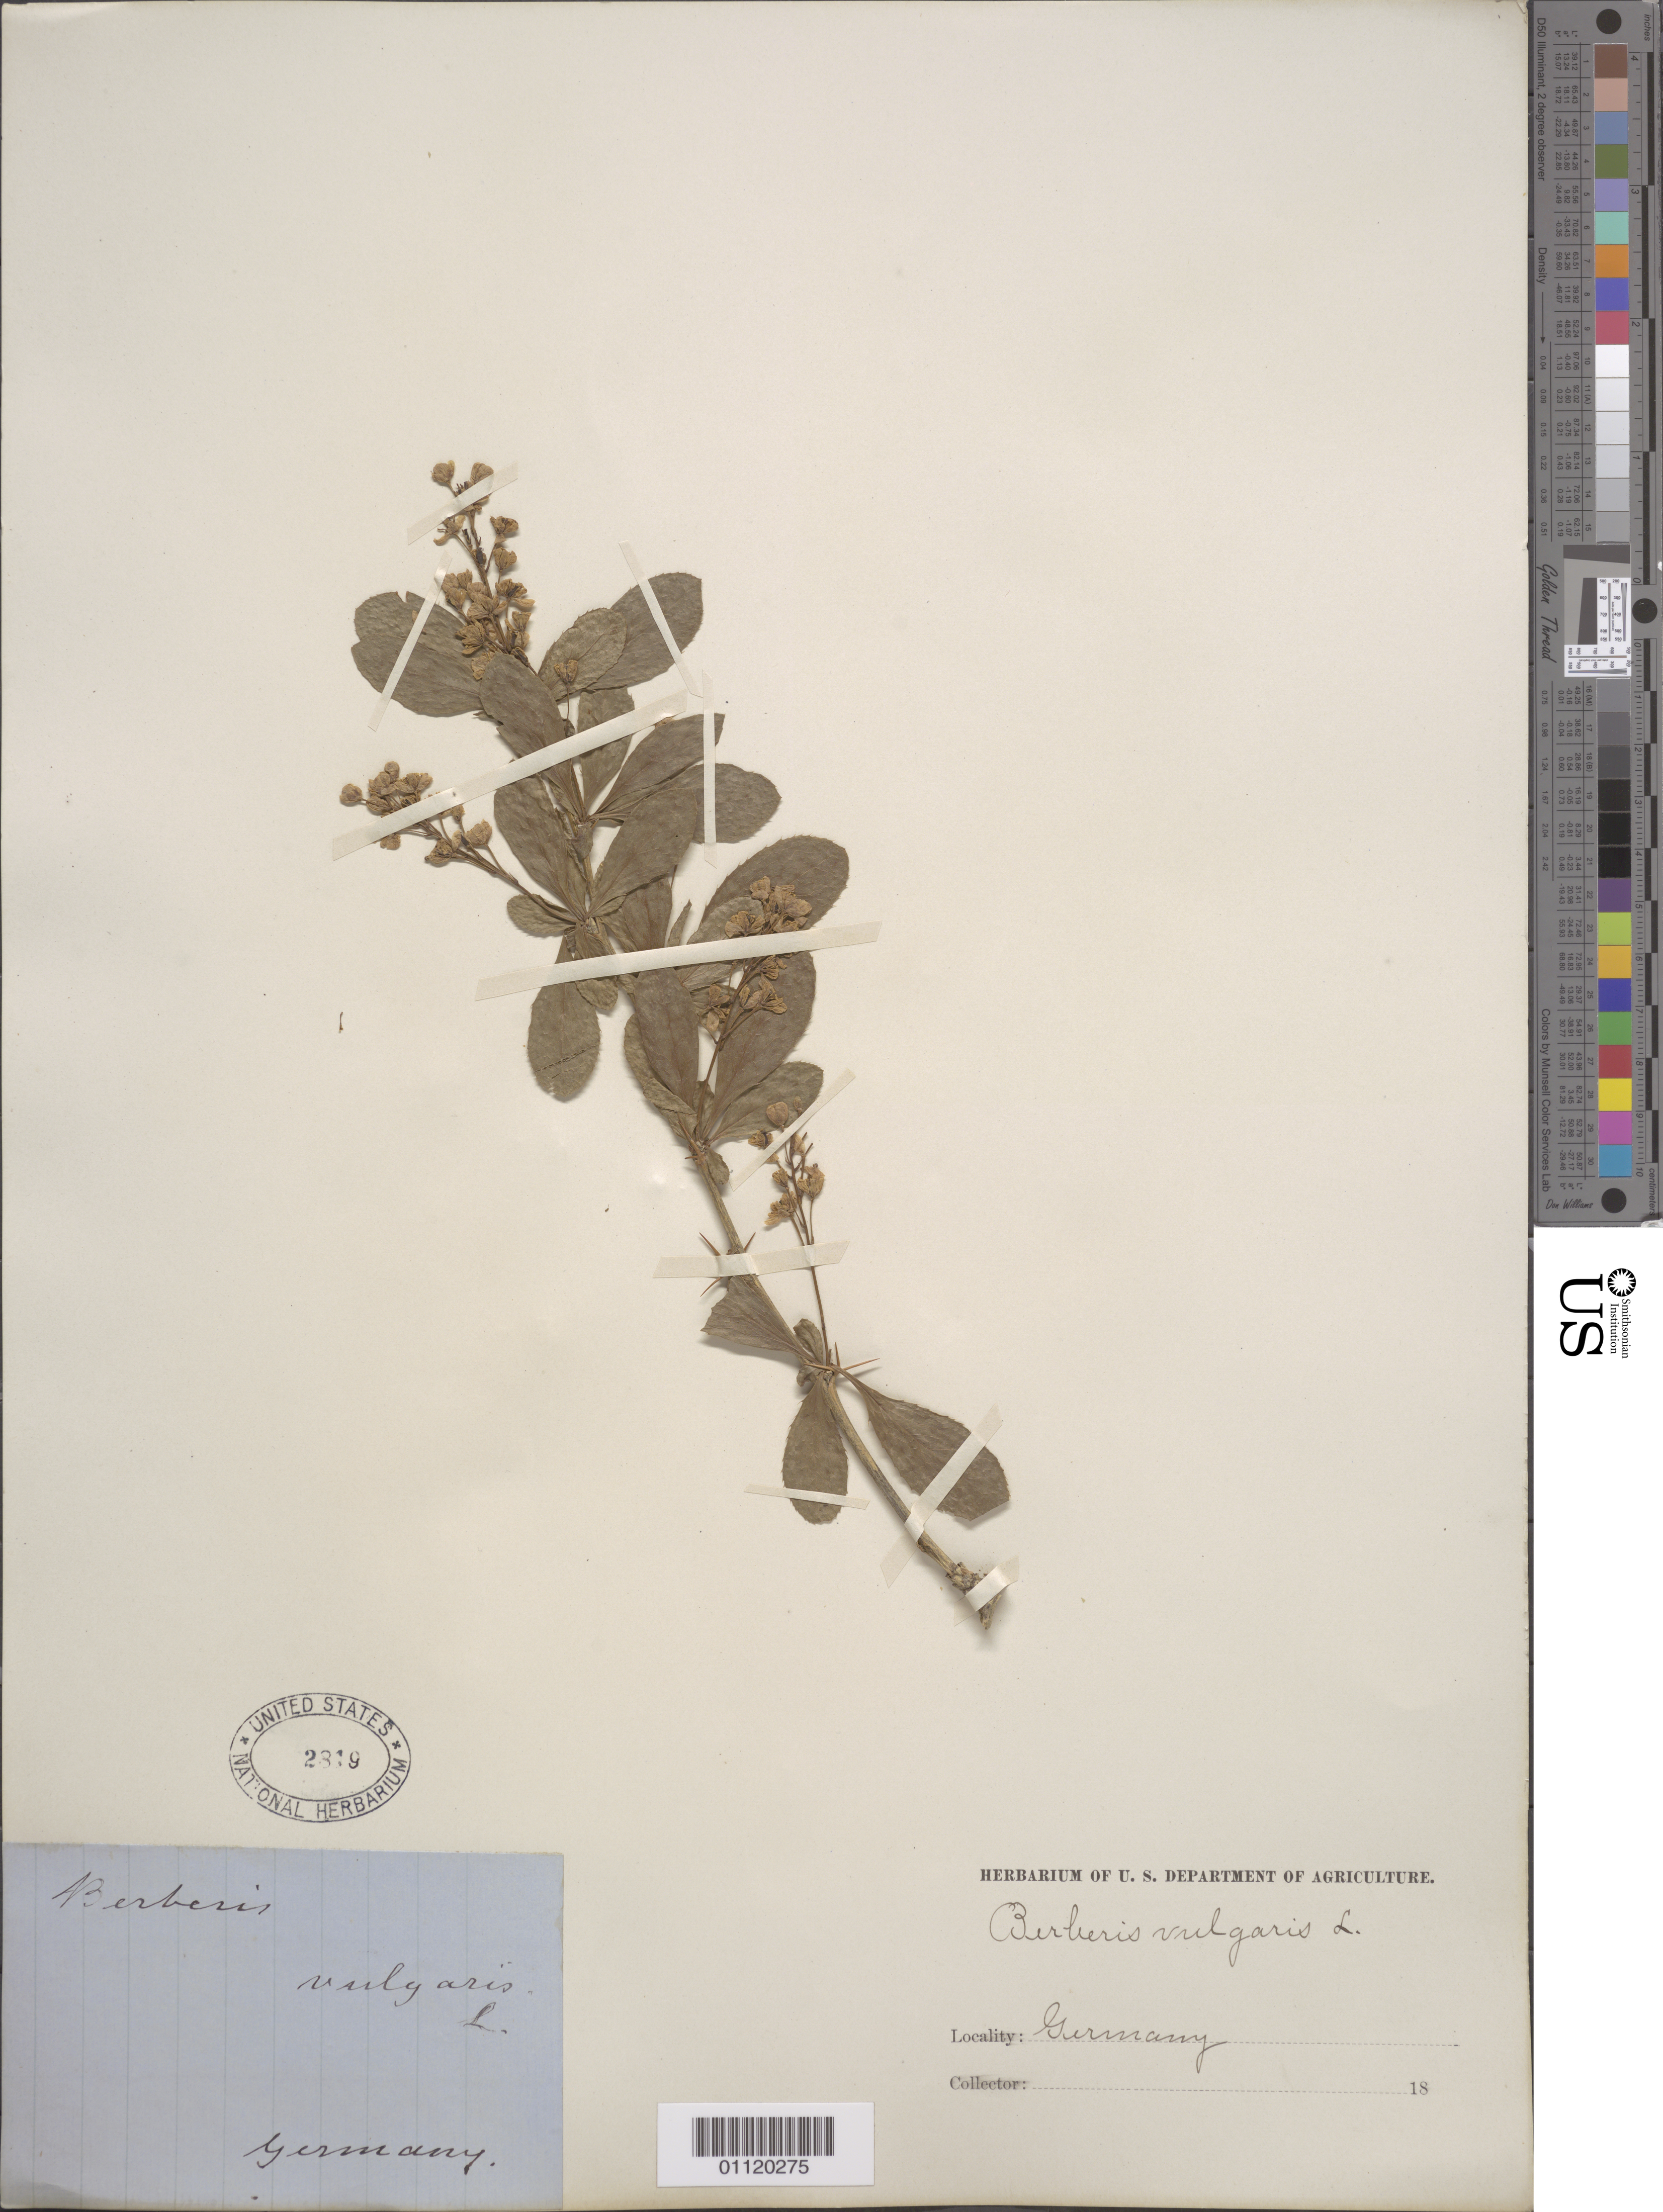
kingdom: Plantae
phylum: Tracheophyta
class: Magnoliopsida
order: Ranunculales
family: Berberidaceae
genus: Berberis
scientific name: Berberis vulgaris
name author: L.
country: Germany (?)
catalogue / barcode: US 2319